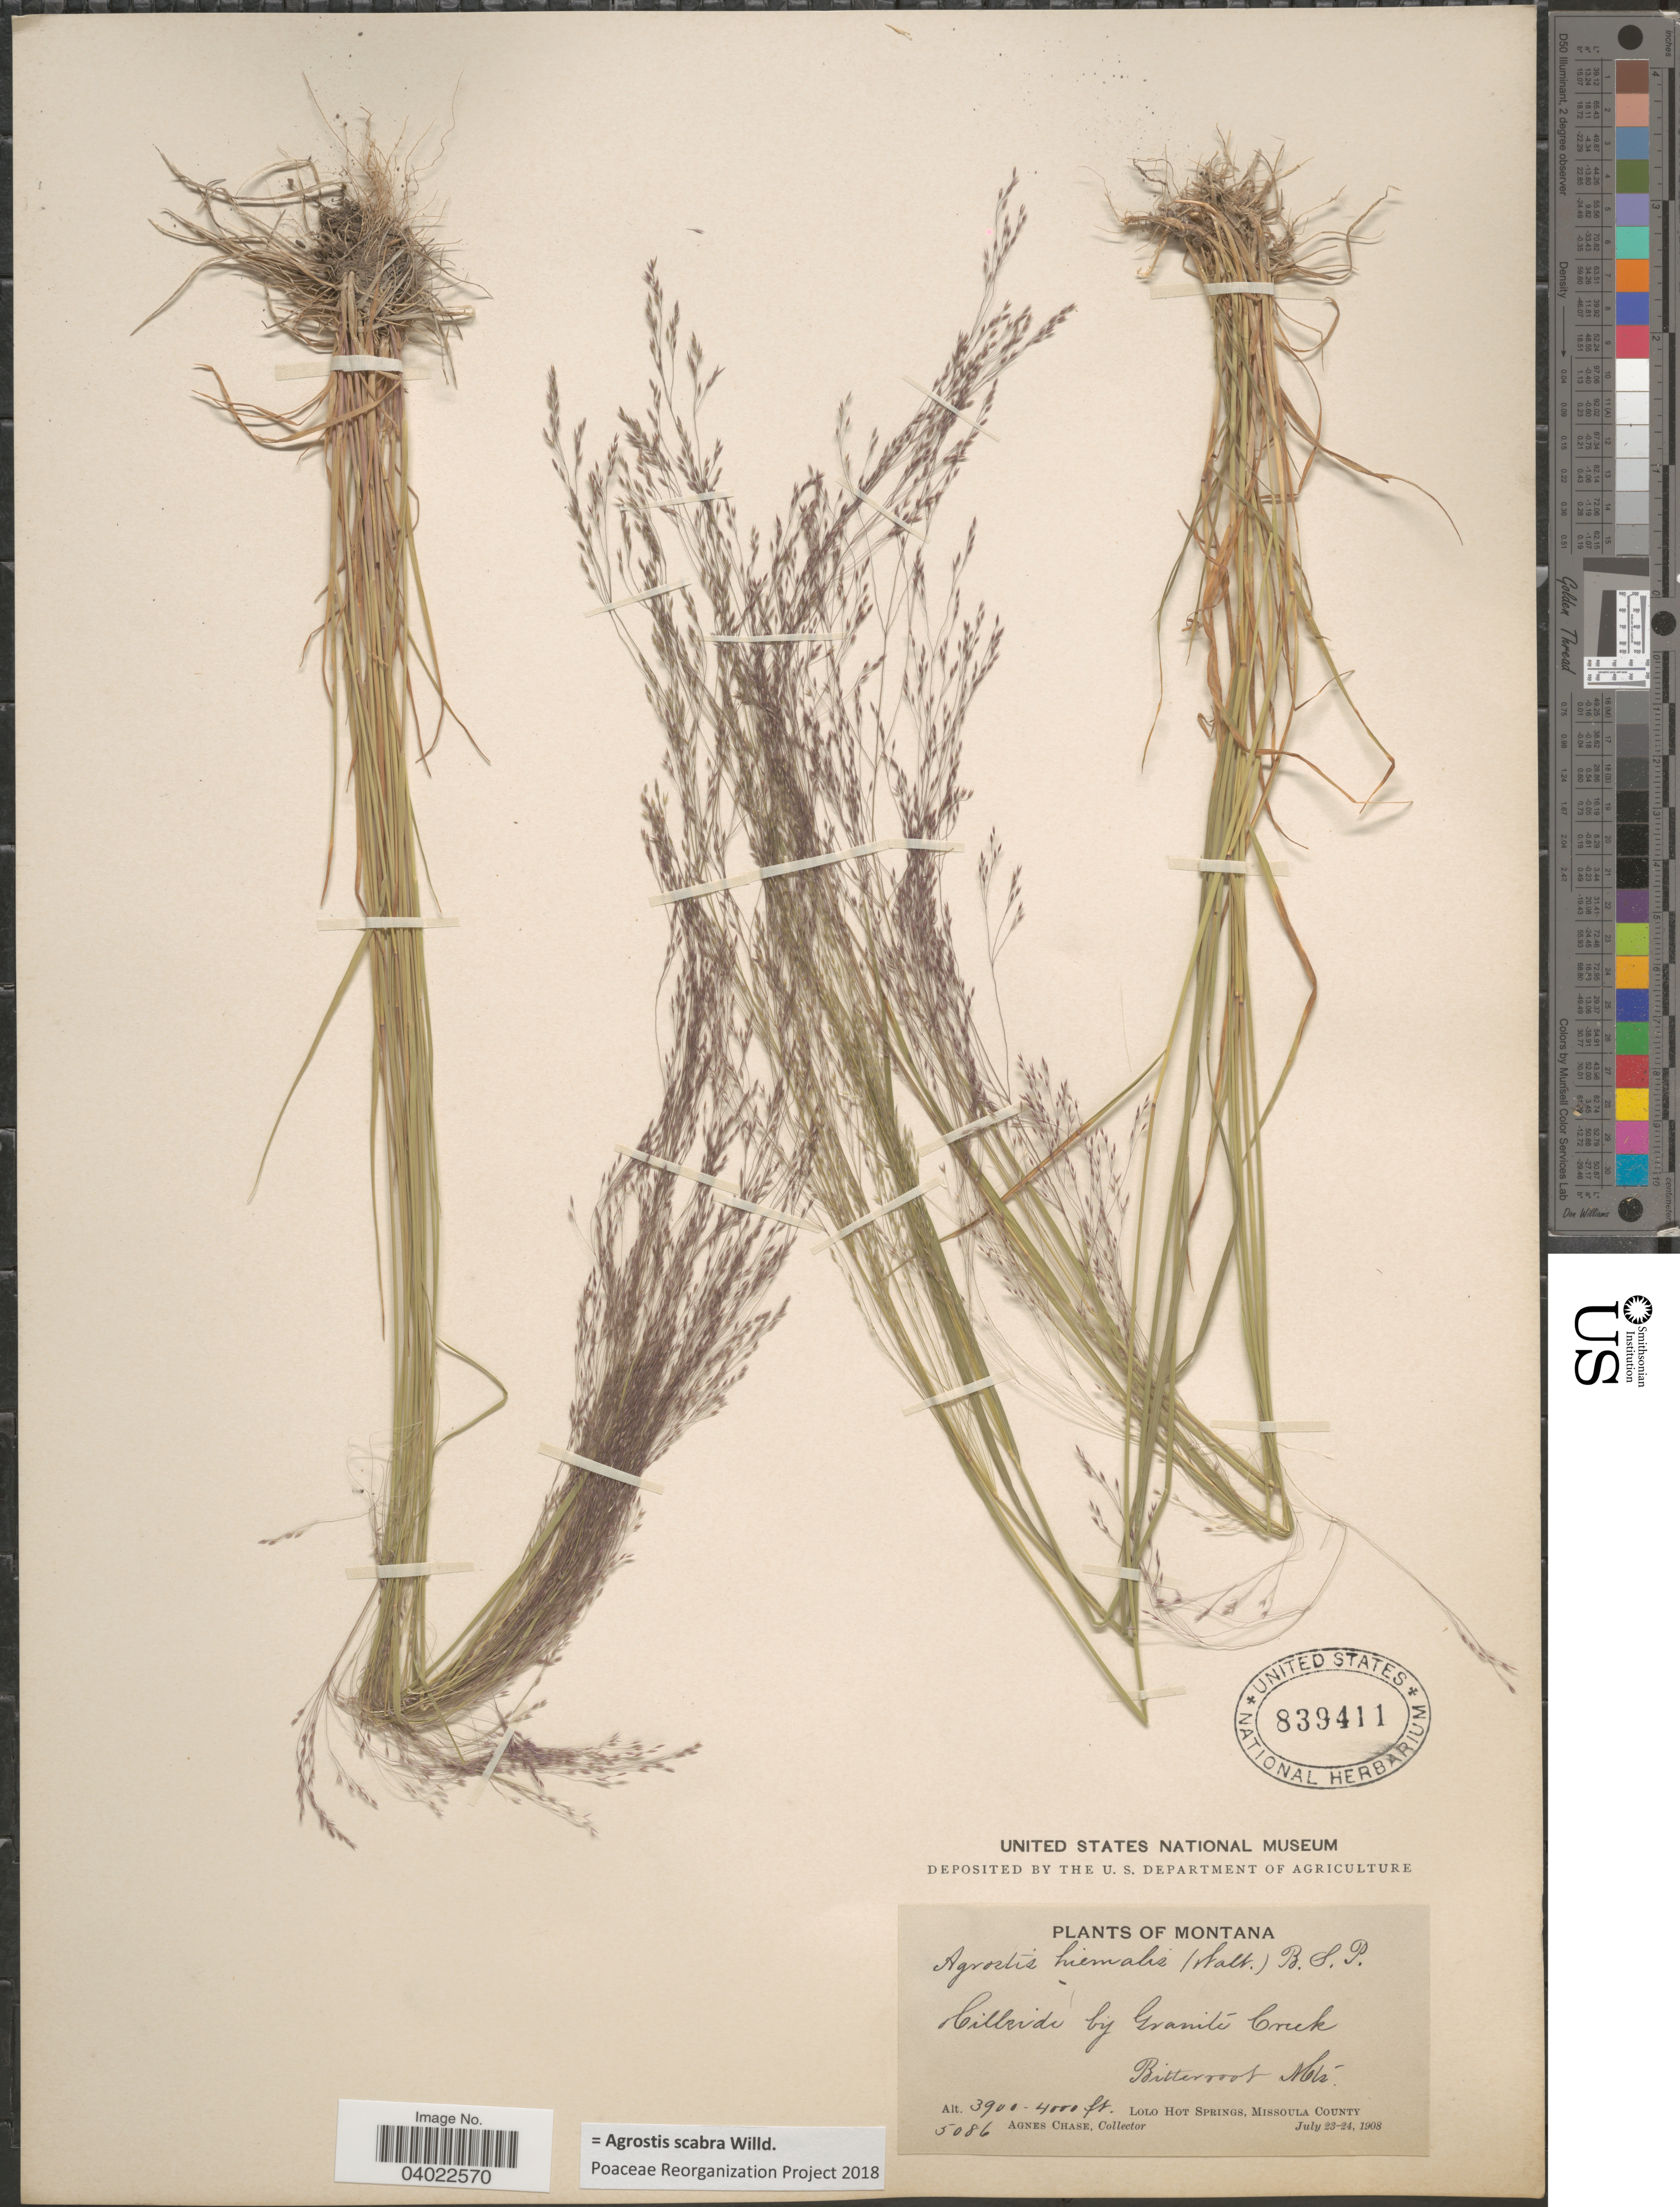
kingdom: Plantae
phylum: Tracheophyta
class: Liliopsida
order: Poales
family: Poaceae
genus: Agrostis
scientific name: Agrostis scabra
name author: Willd.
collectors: A. Chase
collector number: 5086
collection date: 1908-07-23/1908-07-24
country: United States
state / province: Montana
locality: Hillside by Granite Creek. Bitterroot Mts. Lolo Hot Springs, Missoula County.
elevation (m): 1189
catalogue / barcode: US 839411